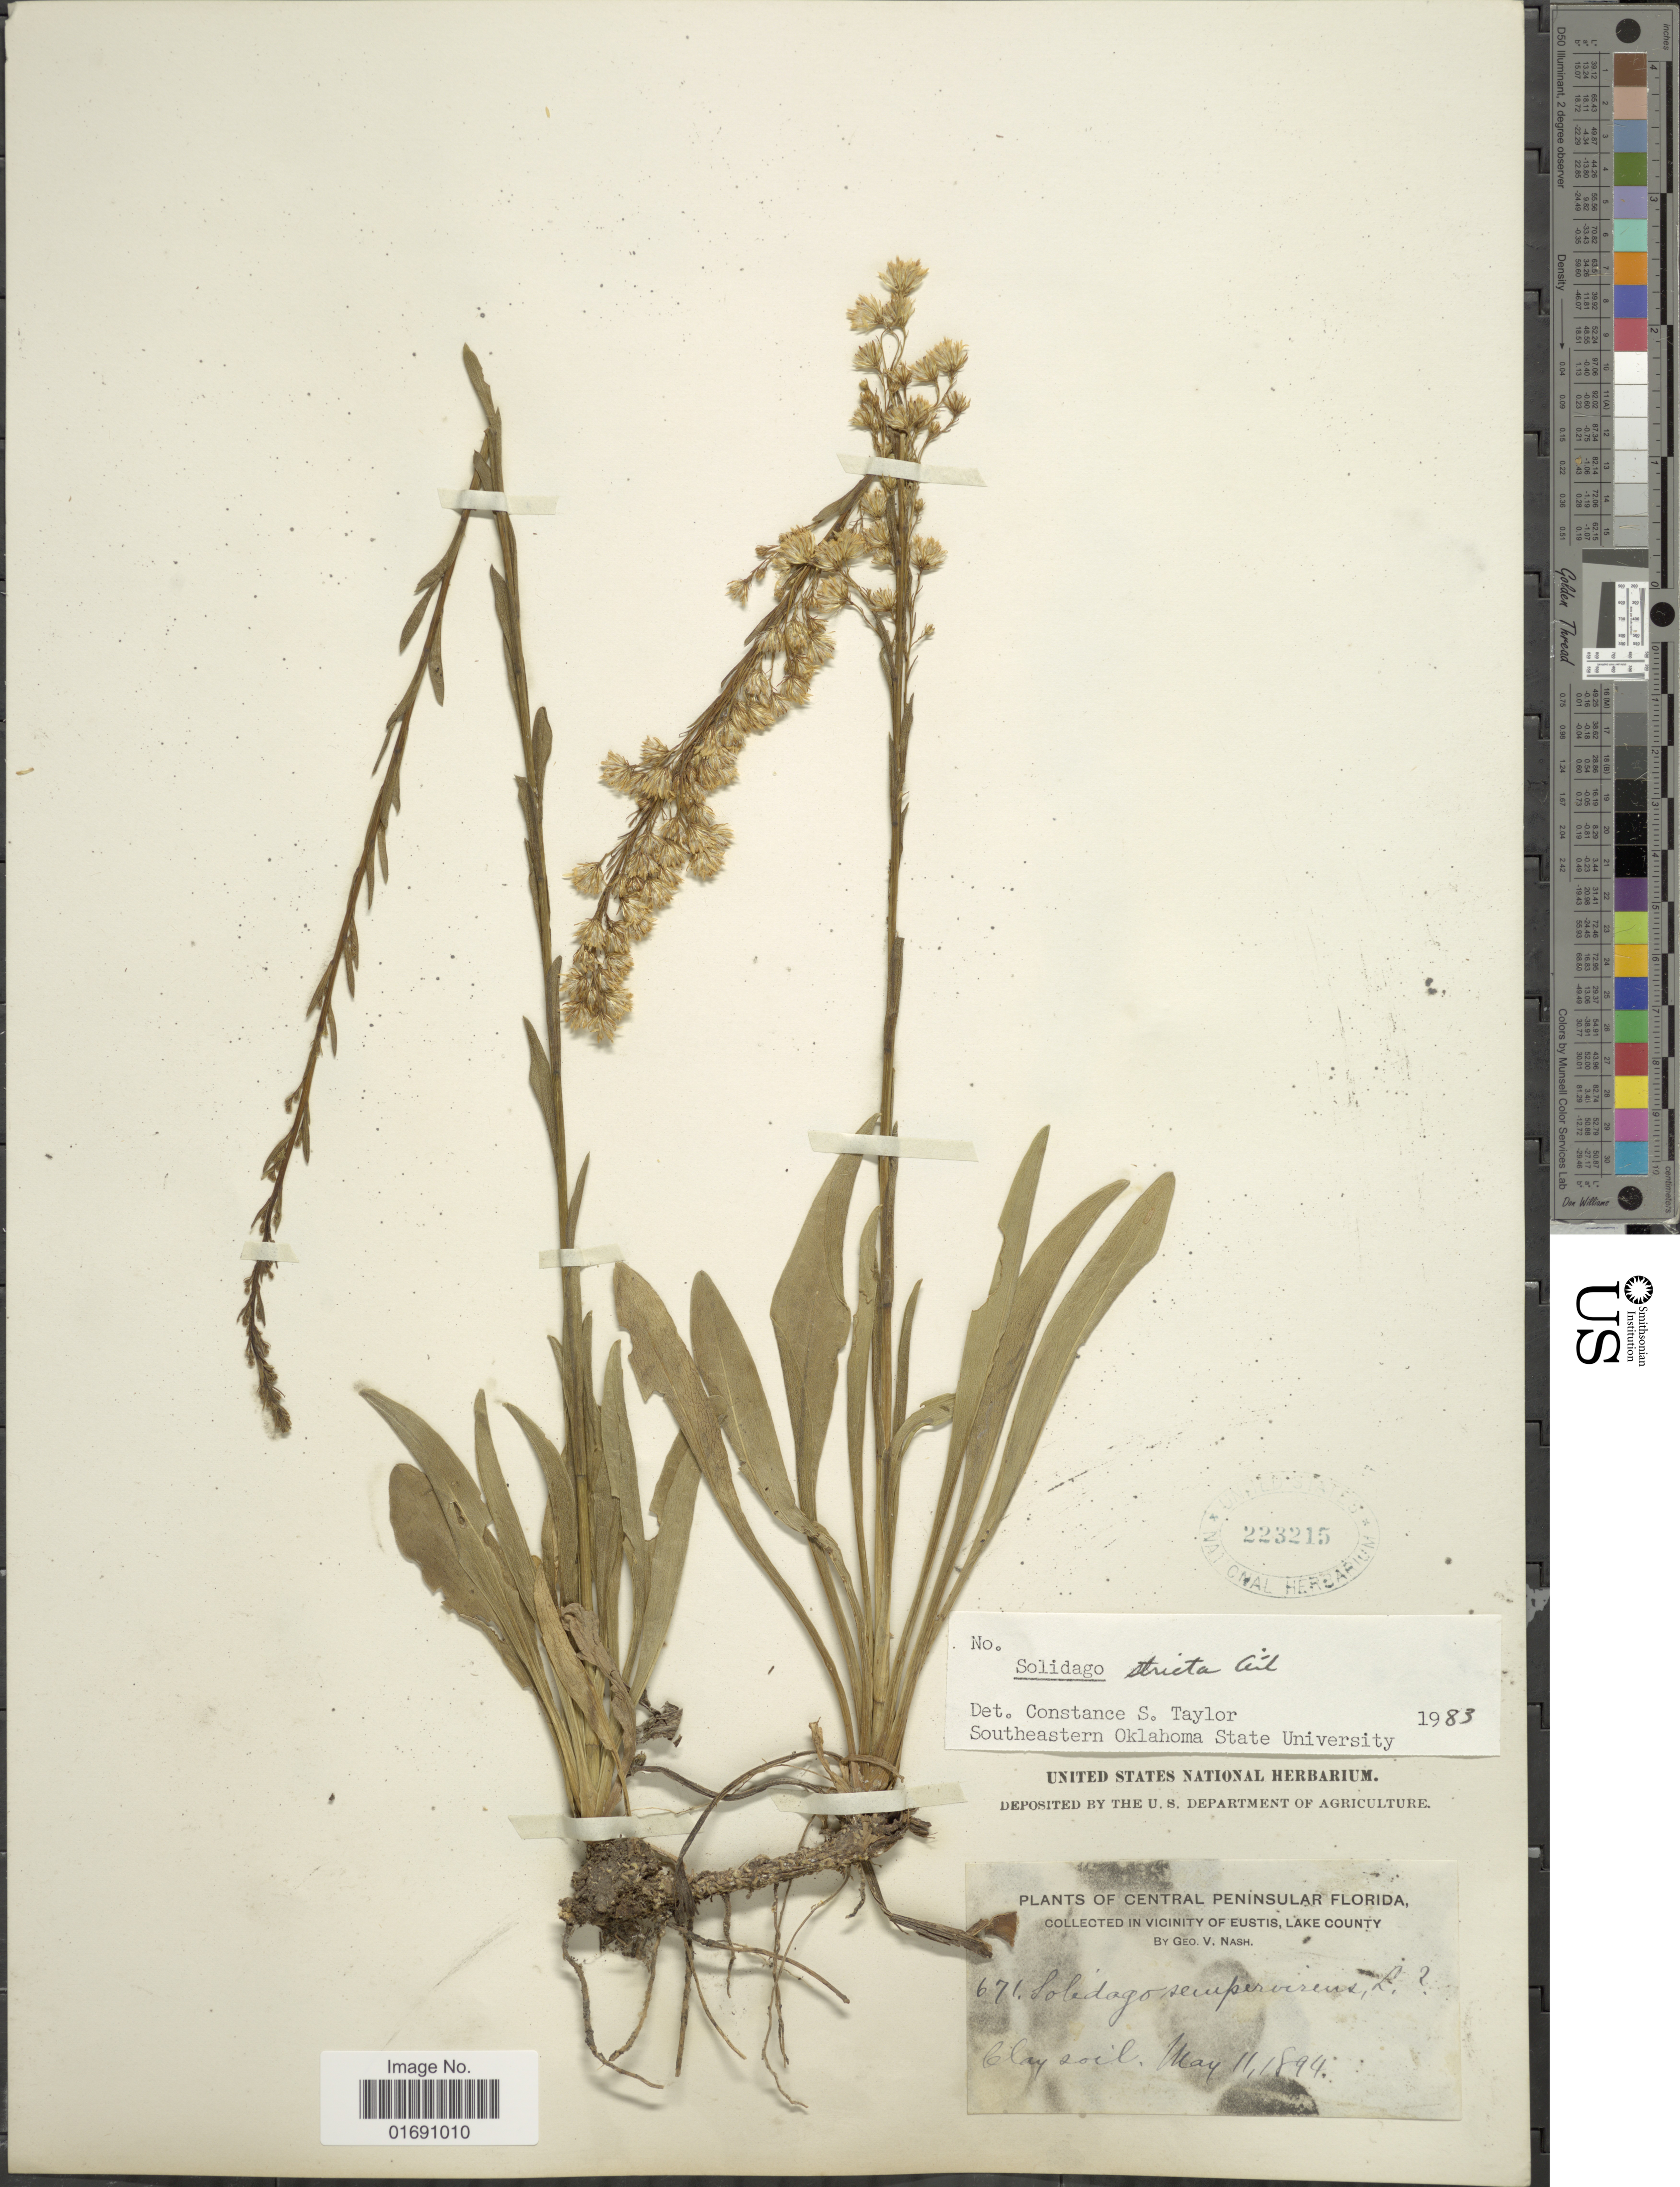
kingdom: Plantae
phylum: Tracheophyta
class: Magnoliopsida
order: Asterales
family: Asteraceae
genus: Solidago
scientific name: Solidago stricta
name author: Aiton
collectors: G. V. Nash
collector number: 671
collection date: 1894-05-11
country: United States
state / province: Florida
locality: Central Peninsular Florida, in Vicinity of Eustis, Lake County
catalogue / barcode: US 223215